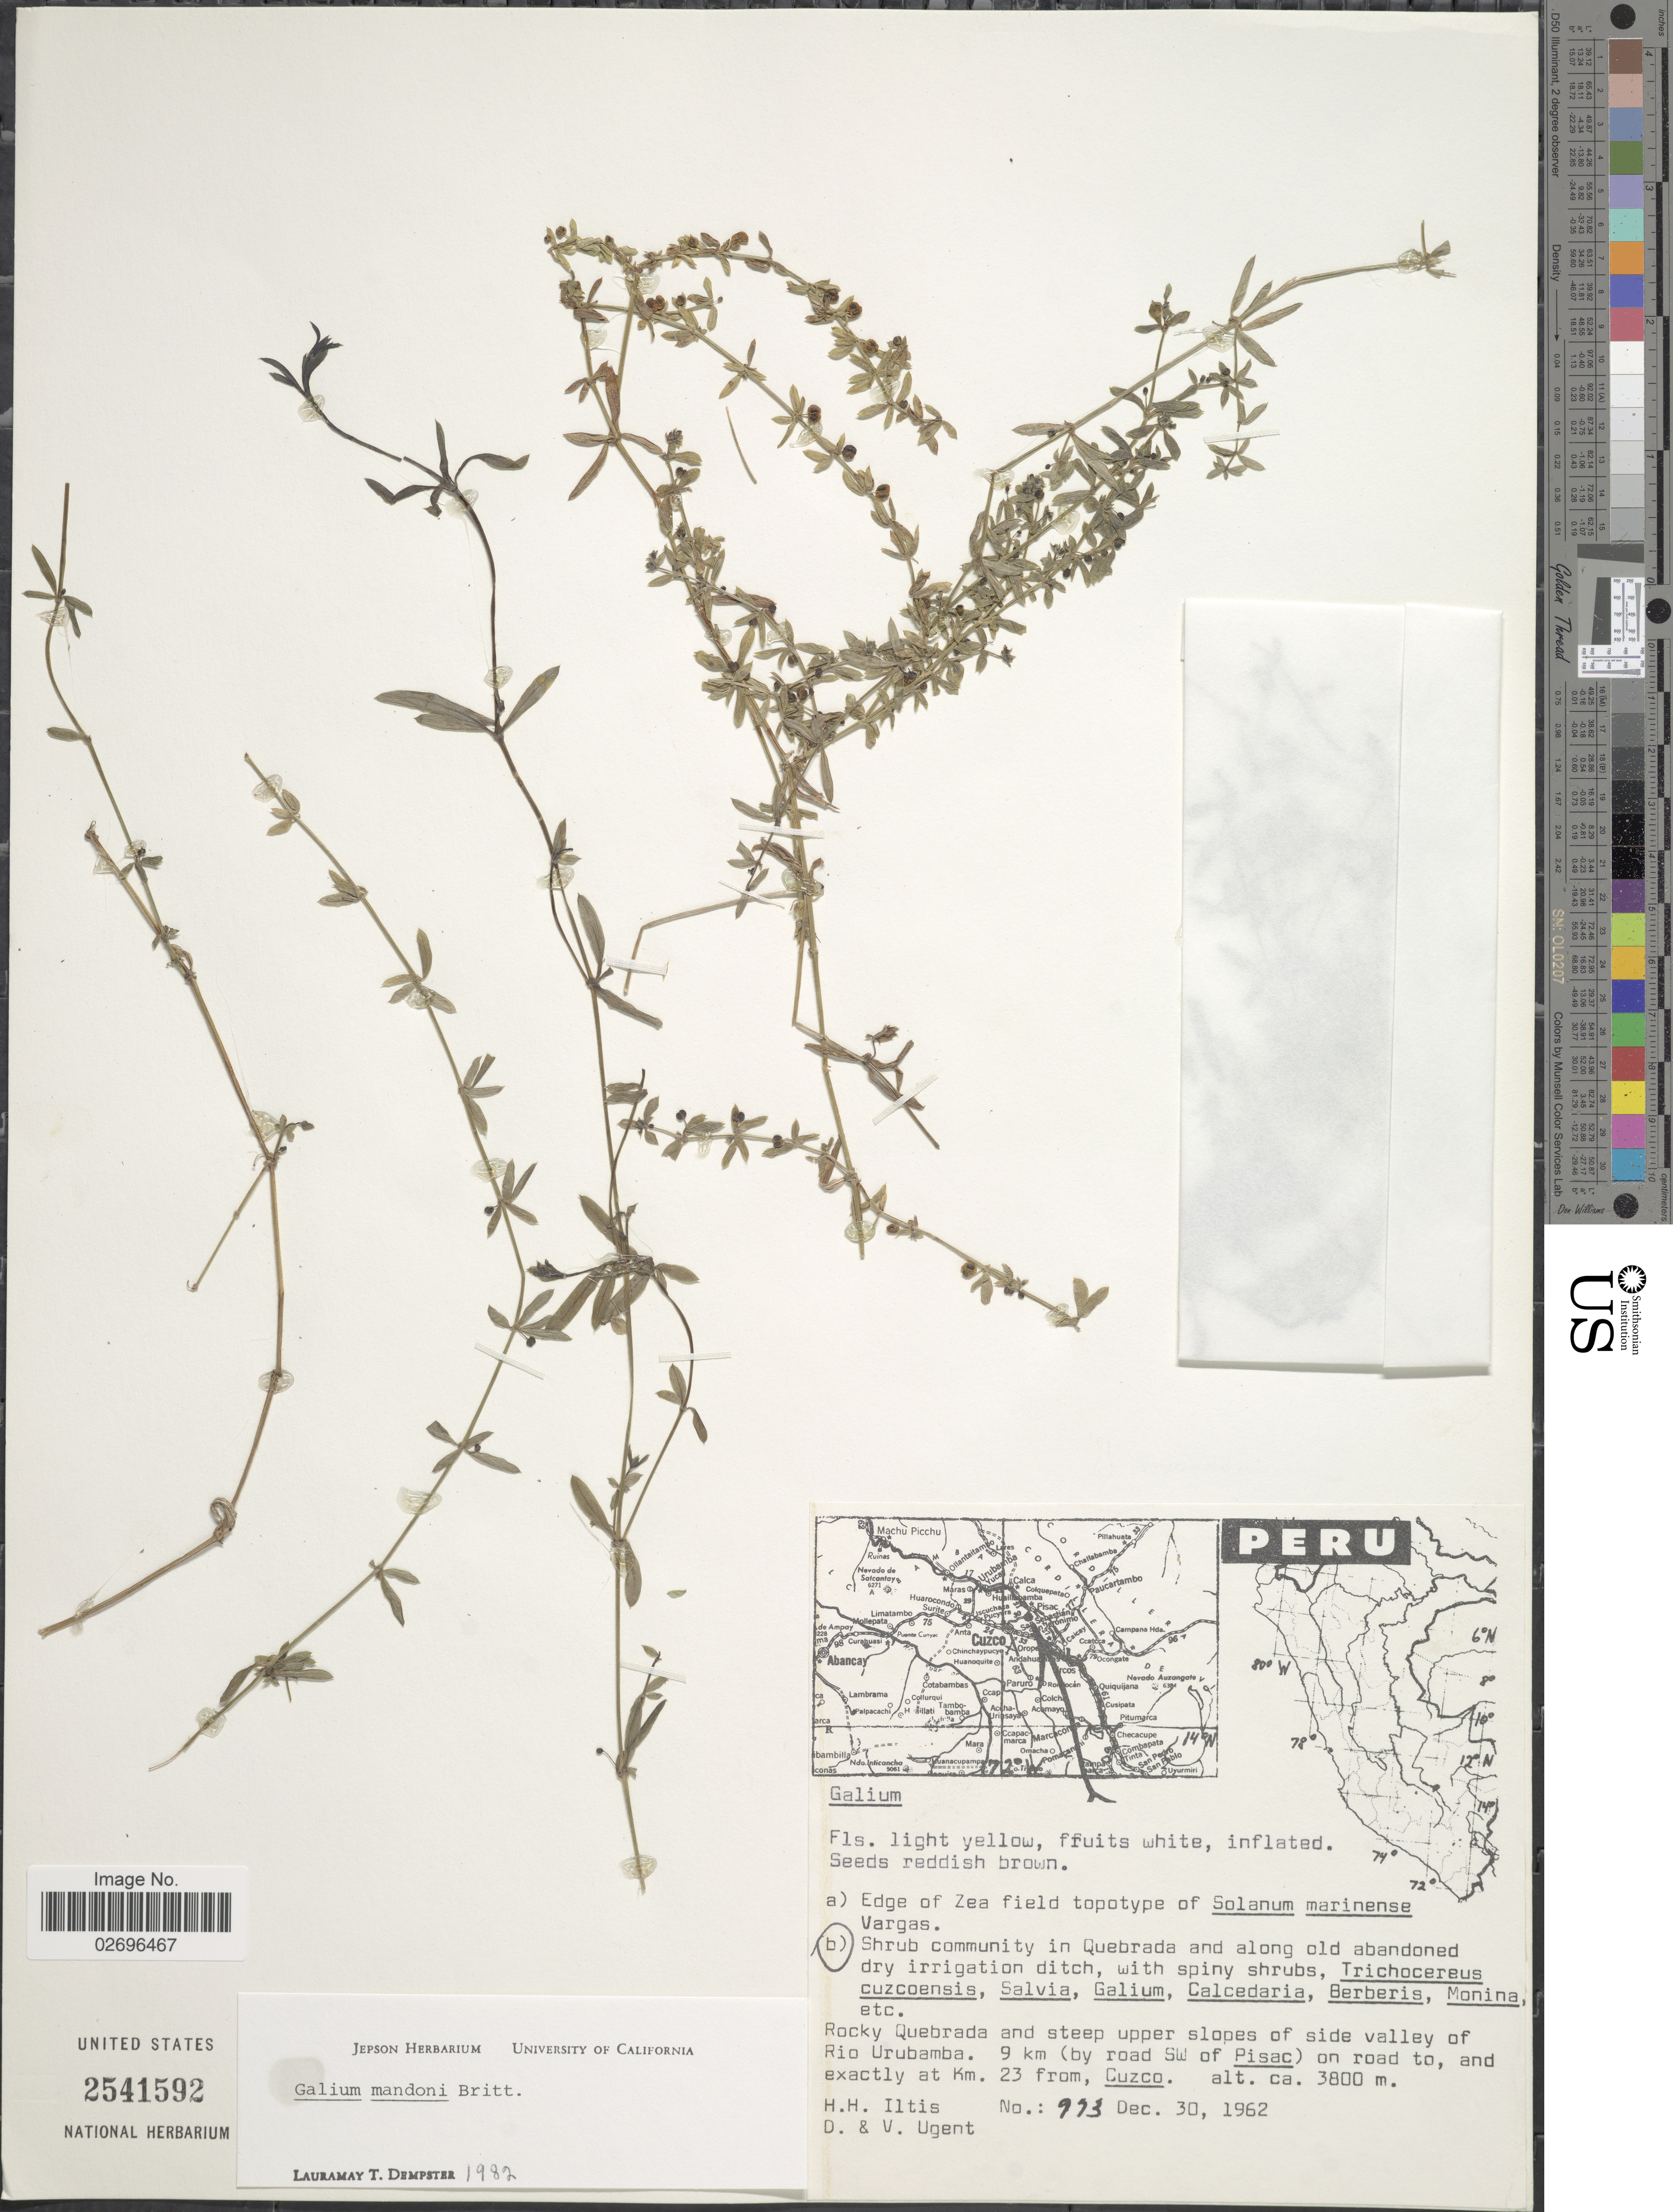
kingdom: Plantae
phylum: Tracheophyta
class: Magnoliopsida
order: Gentianales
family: Rubiaceae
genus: Galium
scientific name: Galium mandonii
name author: Britton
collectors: H. H. Iltis, D. Ugent & V. Ugent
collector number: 973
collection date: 1962-12-30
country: Peru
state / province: Cusco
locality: Shrub community in Quebrada and along old abandoned dry irrigation ditch, Rocky Quebrada and steep upper slopes of side valley of Rio Urubamba. 9 km (by road SW of Pisac) on road to, and exactly at Km 23 from, Cuzco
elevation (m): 3800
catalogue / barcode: US 2541592